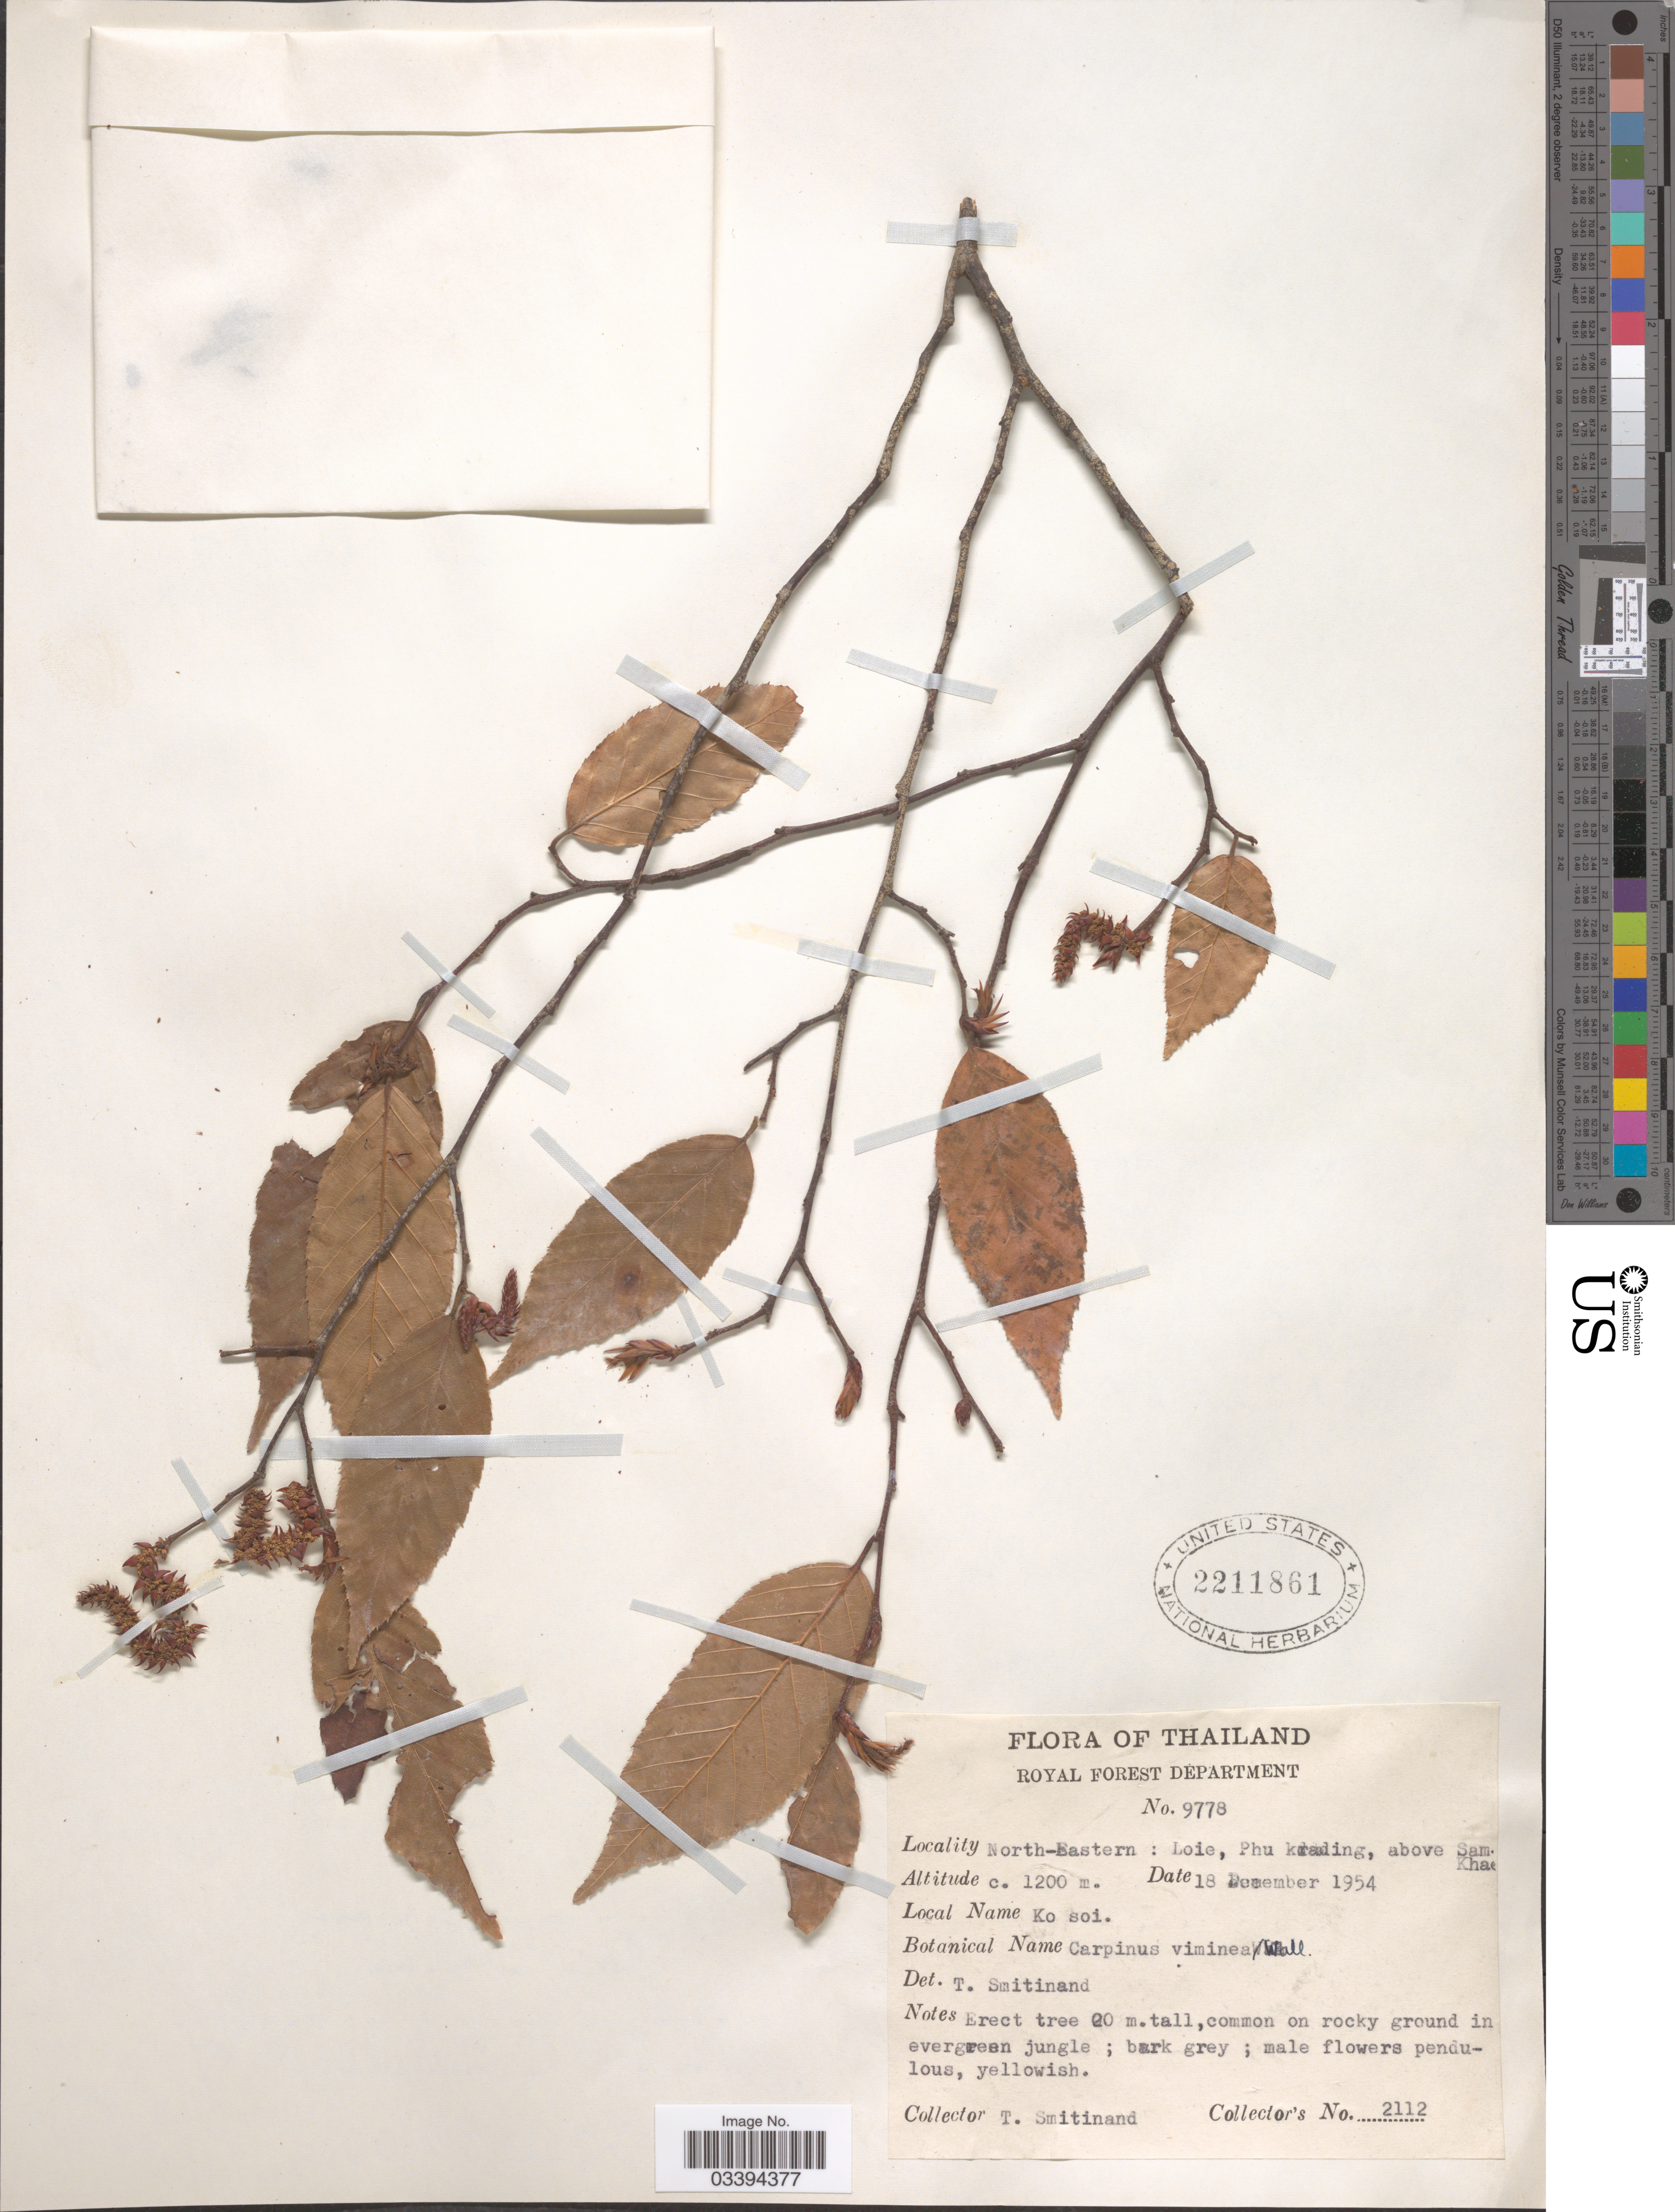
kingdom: Plantae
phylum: Tracheophyta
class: Magnoliopsida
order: Fagales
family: Betulaceae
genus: Carpinus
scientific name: Carpinus viminea var. viminea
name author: Lindl. ex Wall.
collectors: T. Smitinand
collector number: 2112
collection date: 1954-12-18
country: Thailand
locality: North-Eastern: Loie, Phu krading [interpreted], above Sam-Khae.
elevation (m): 1200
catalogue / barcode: US 2211861